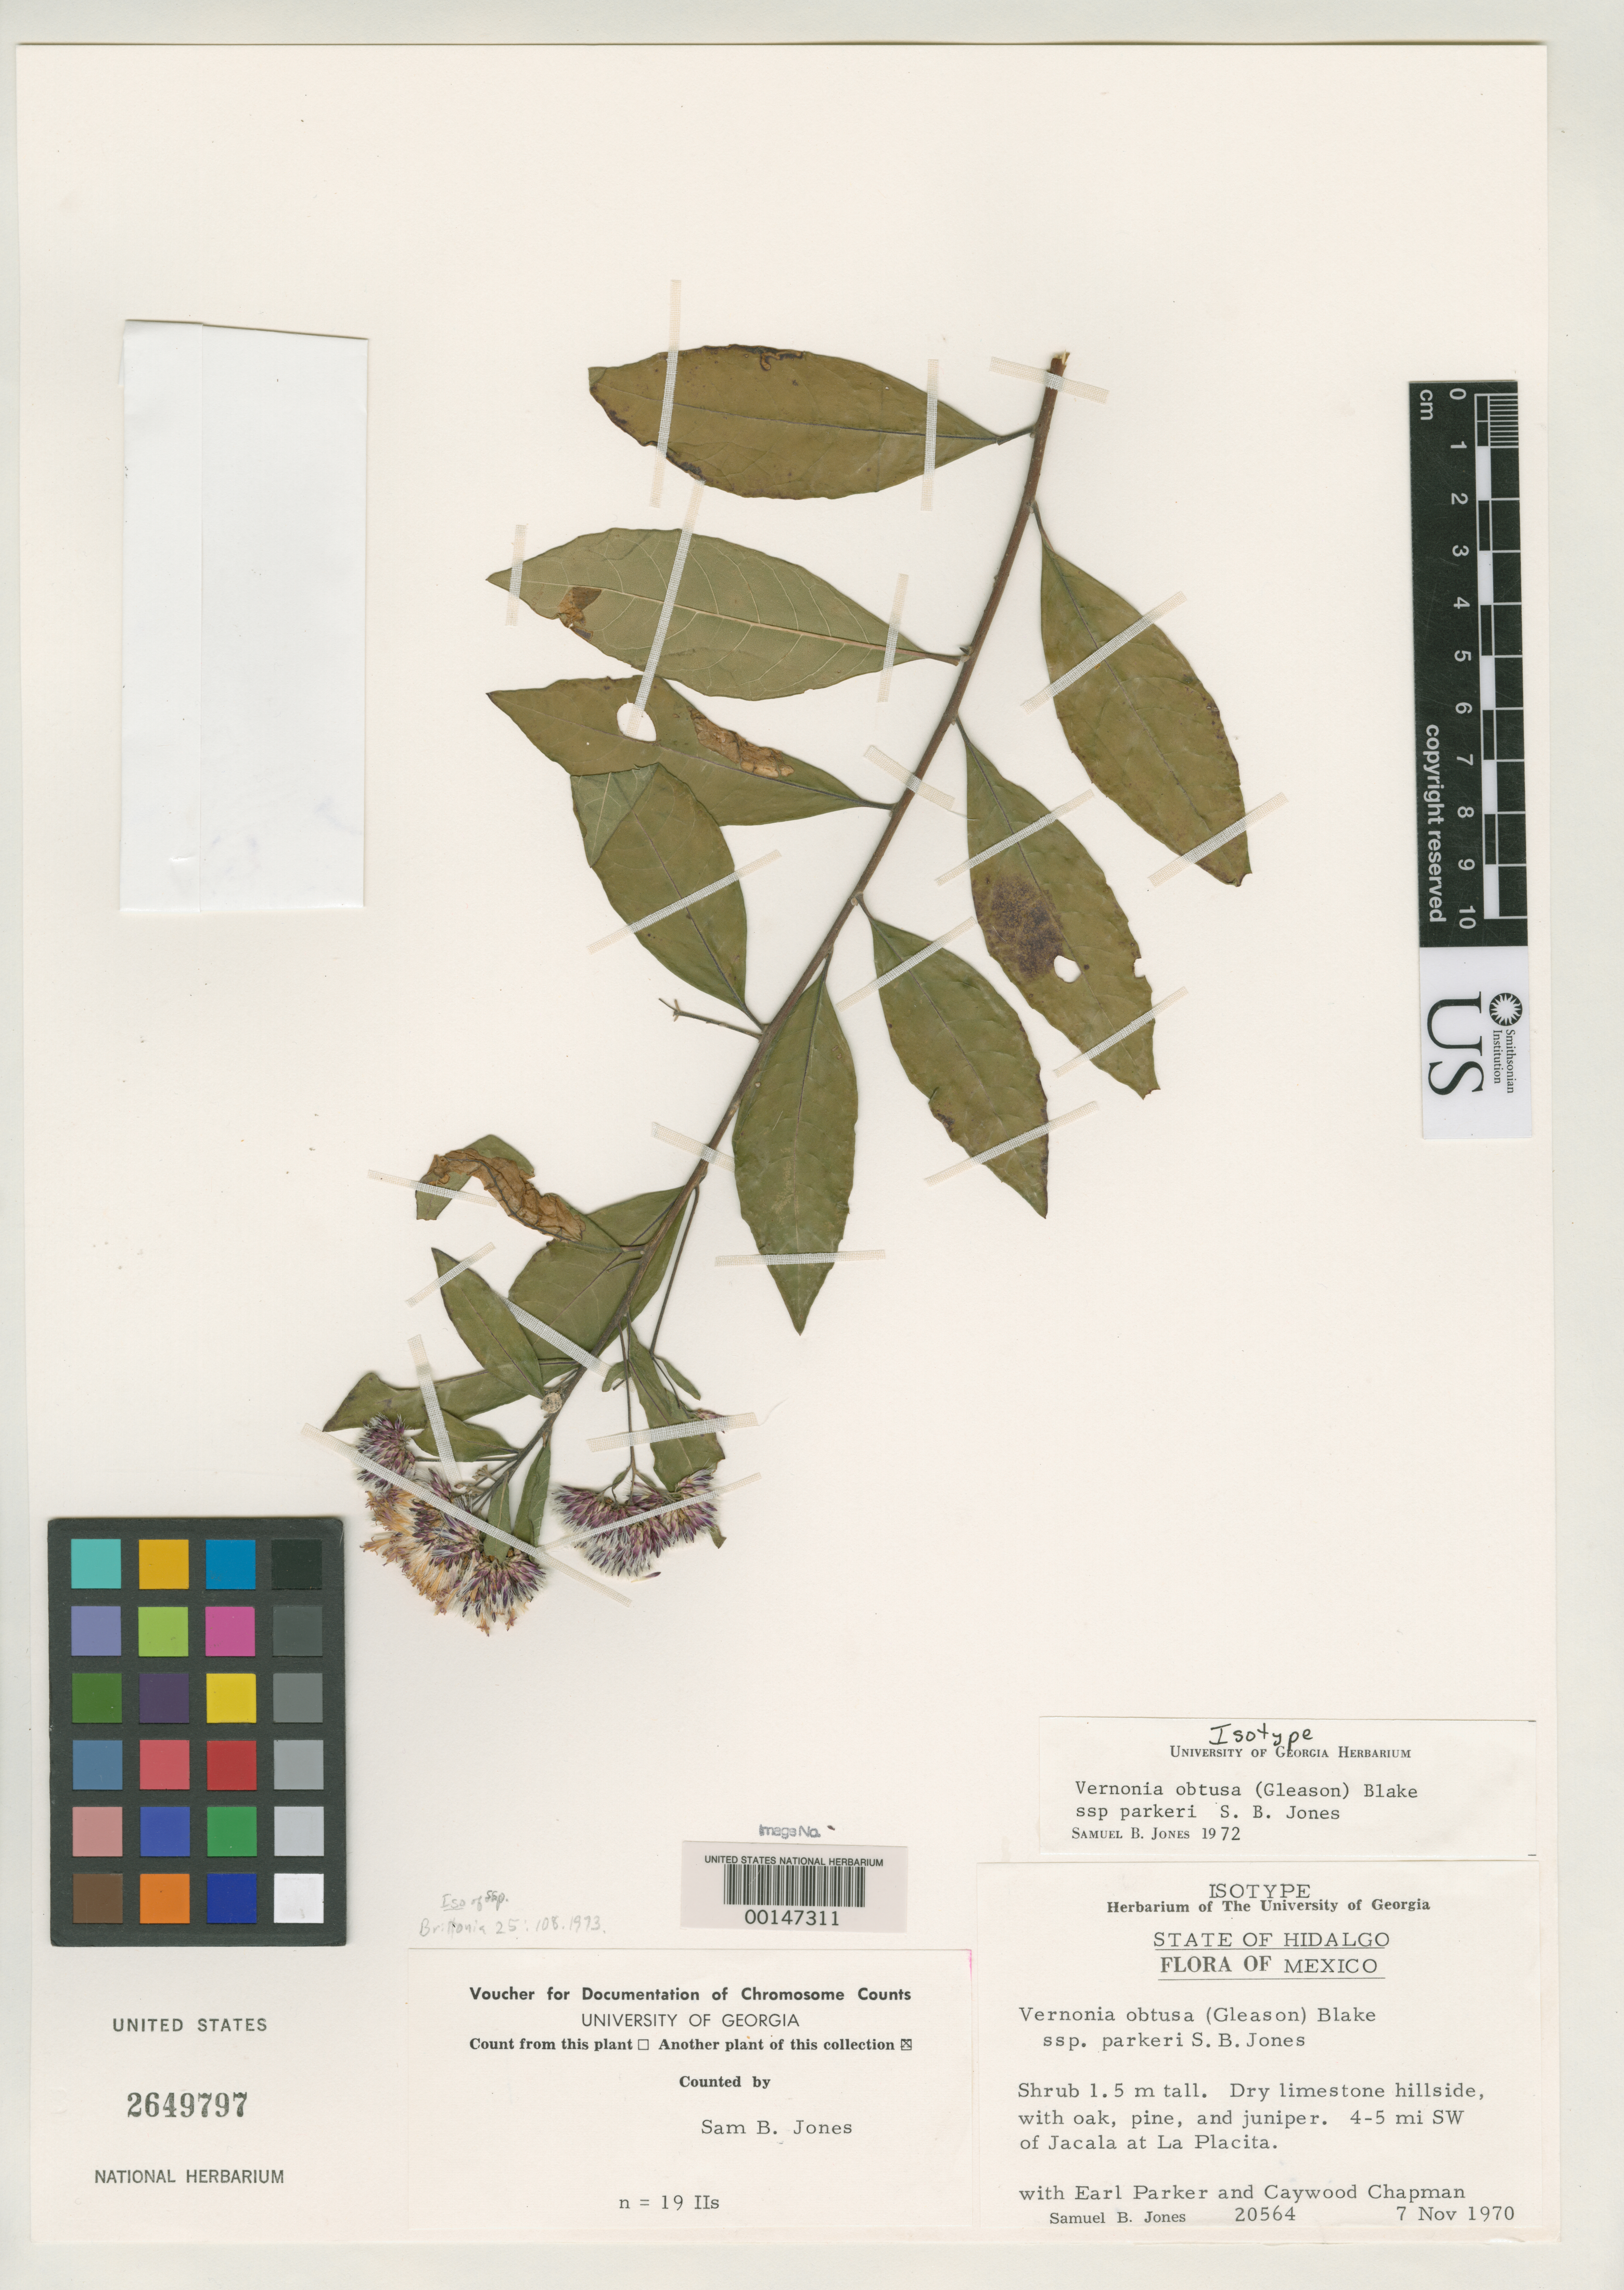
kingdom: Plantae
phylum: Tracheophyta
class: Magnoliopsida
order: Asterales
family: Asteraceae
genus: Vernonia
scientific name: Vernonia obtusa subsp. parkeri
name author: S.B. Jones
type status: Isotype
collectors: S. B. Jones, E. Parker & C. Chapman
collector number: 20564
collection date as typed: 07 Nov 1970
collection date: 1970-11-07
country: Mexico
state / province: Hidalgo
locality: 4-5 mi SW of Jacala at La Placita.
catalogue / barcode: US 2649797